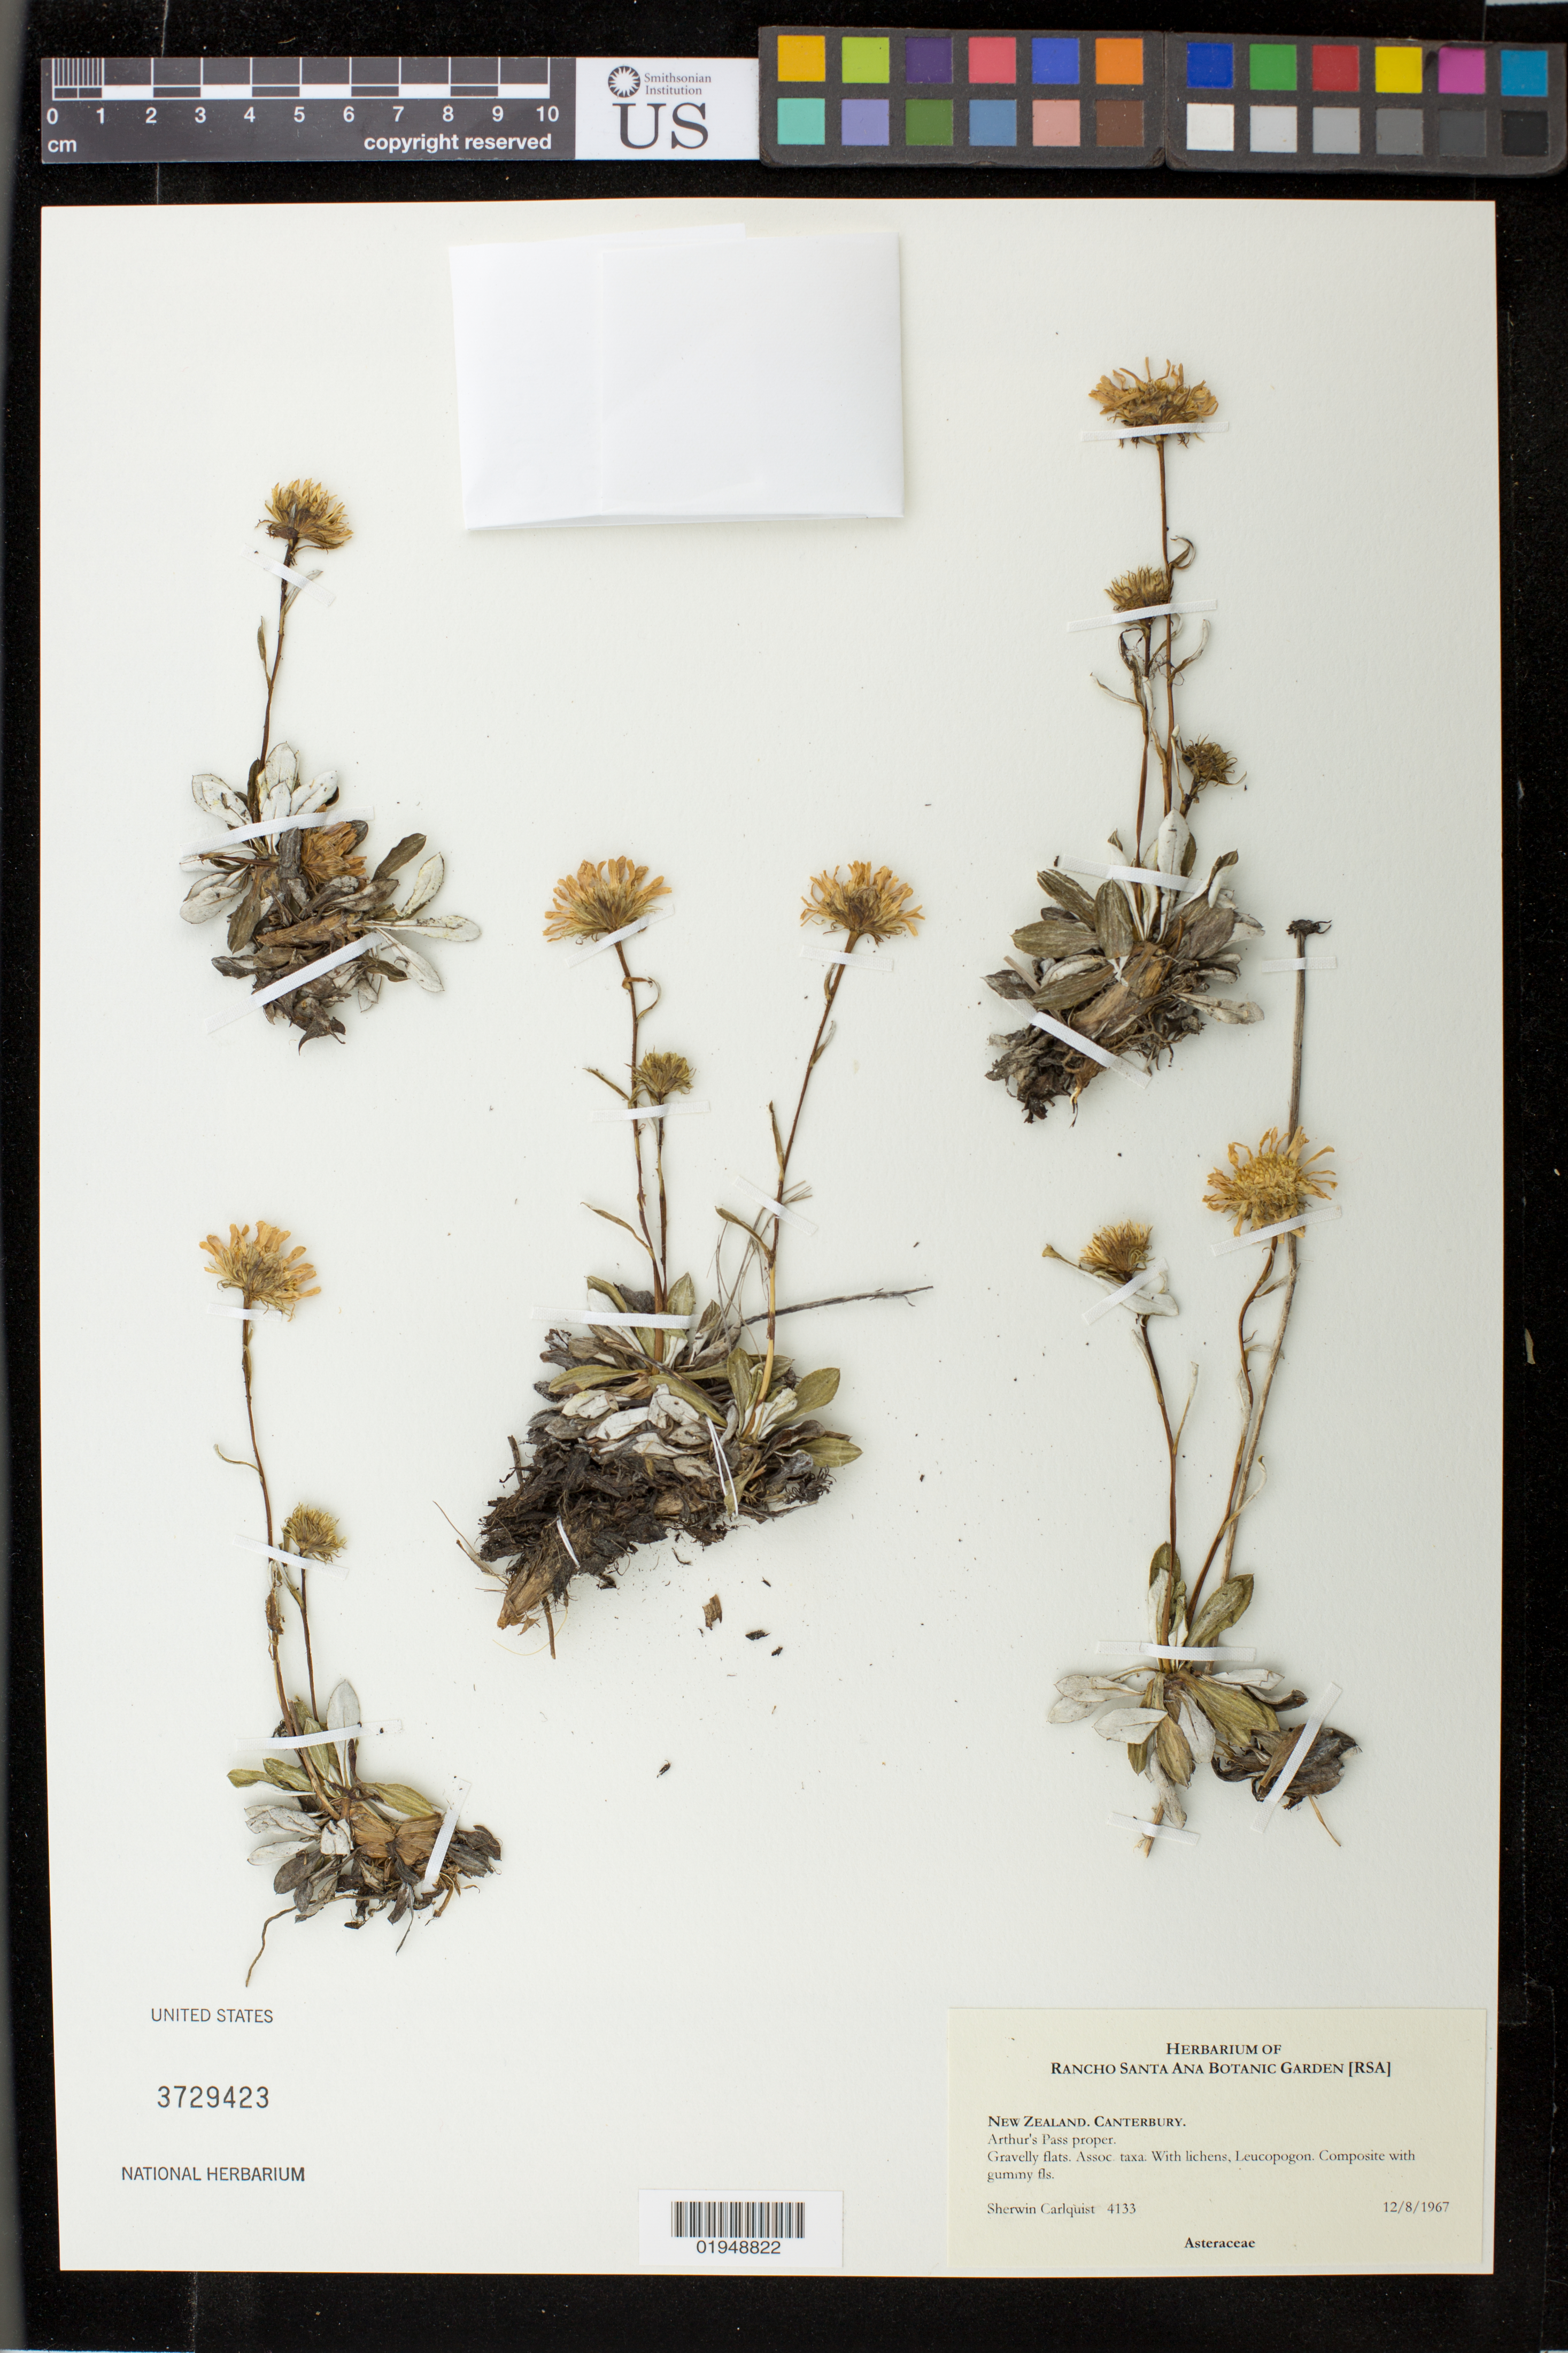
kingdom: Plantae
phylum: Tracheophyta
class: Magnoliopsida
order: Asterales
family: Asteraceae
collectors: S. Carlquist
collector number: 4133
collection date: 1967-12-08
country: New Zealand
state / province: Canterbury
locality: Arthur's Pass proper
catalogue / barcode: US 3729423